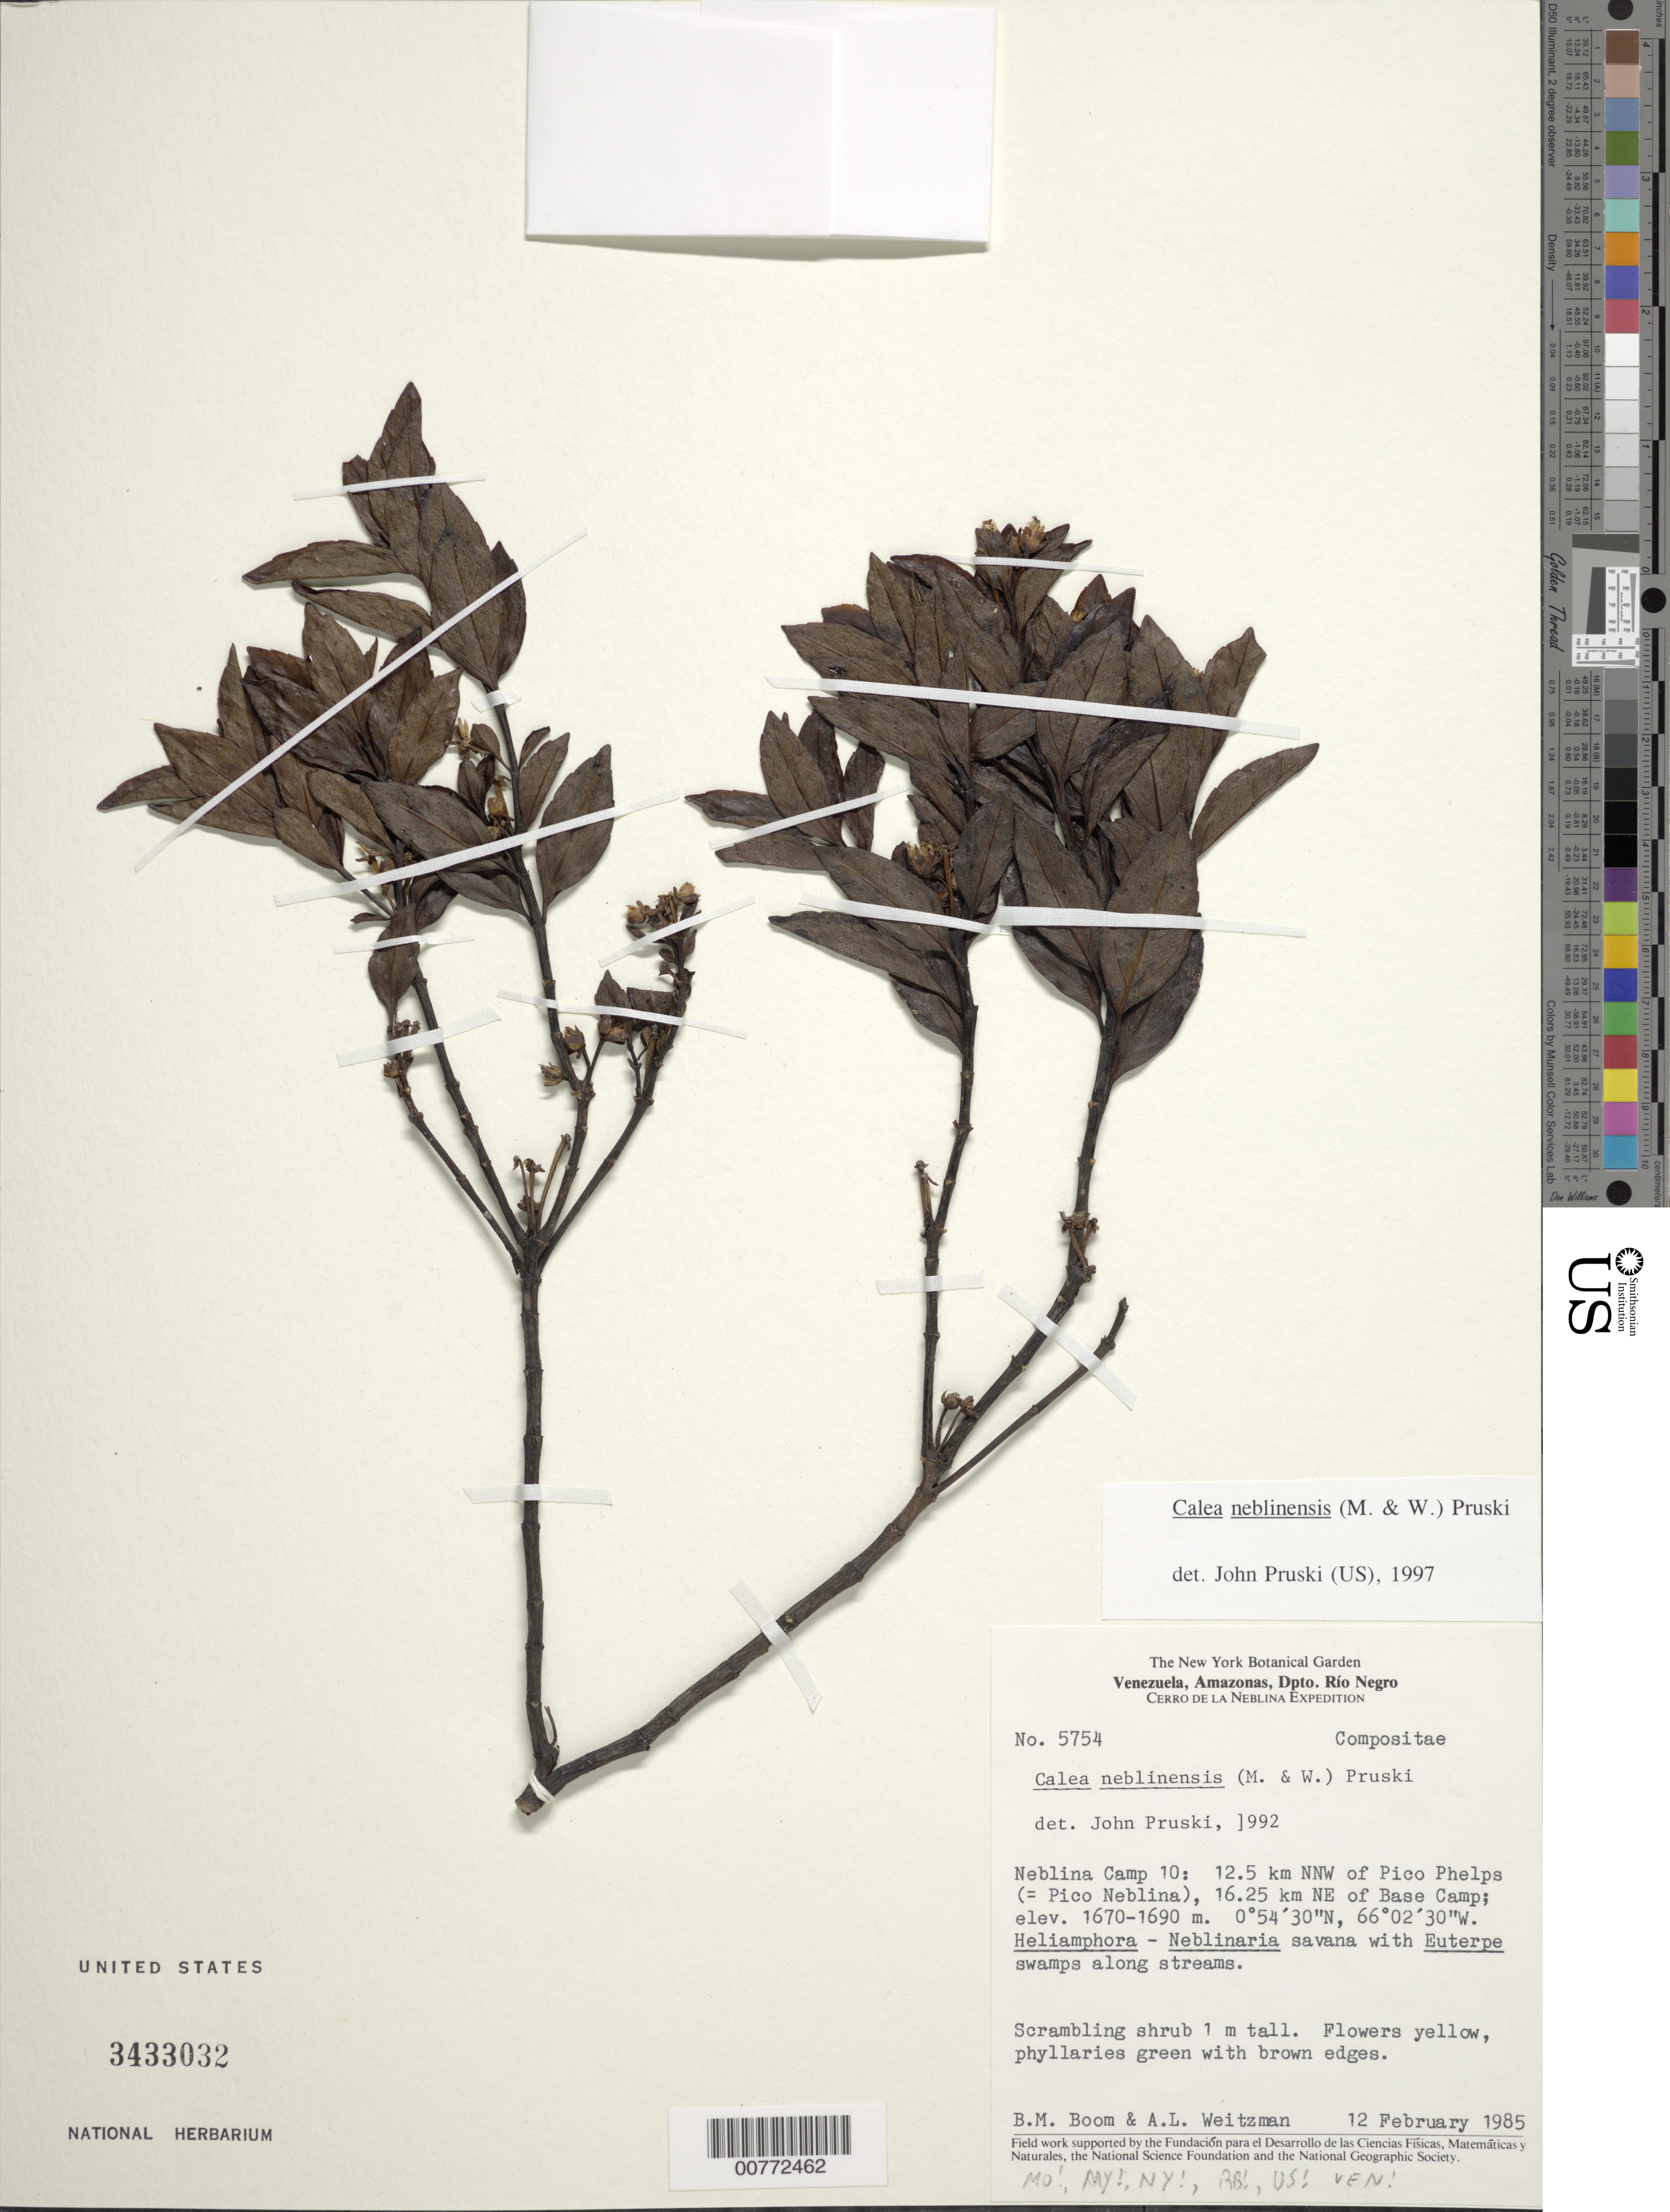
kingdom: Plantae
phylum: Tracheophyta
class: Magnoliopsida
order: Asterales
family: Asteraceae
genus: Calea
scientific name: Calea neblinensis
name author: (Maguire & Wurdack) Pruski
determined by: Pruski, J. F.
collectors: B. M. Boom, A. L. Weitzman & W. R. Buck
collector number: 5754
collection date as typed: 12-Feb-85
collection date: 1985-02-12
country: Venezuela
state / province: Amazonas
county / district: Río Negro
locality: Neblina Camp 10. 12.5 km NNW of Pico Phelps (=Pico Neblina),16.25 km NE of Base Camp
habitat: Heliamphora-Neblinaira savanna with Euterpe swamps along streams.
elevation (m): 1670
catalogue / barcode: US 3433032